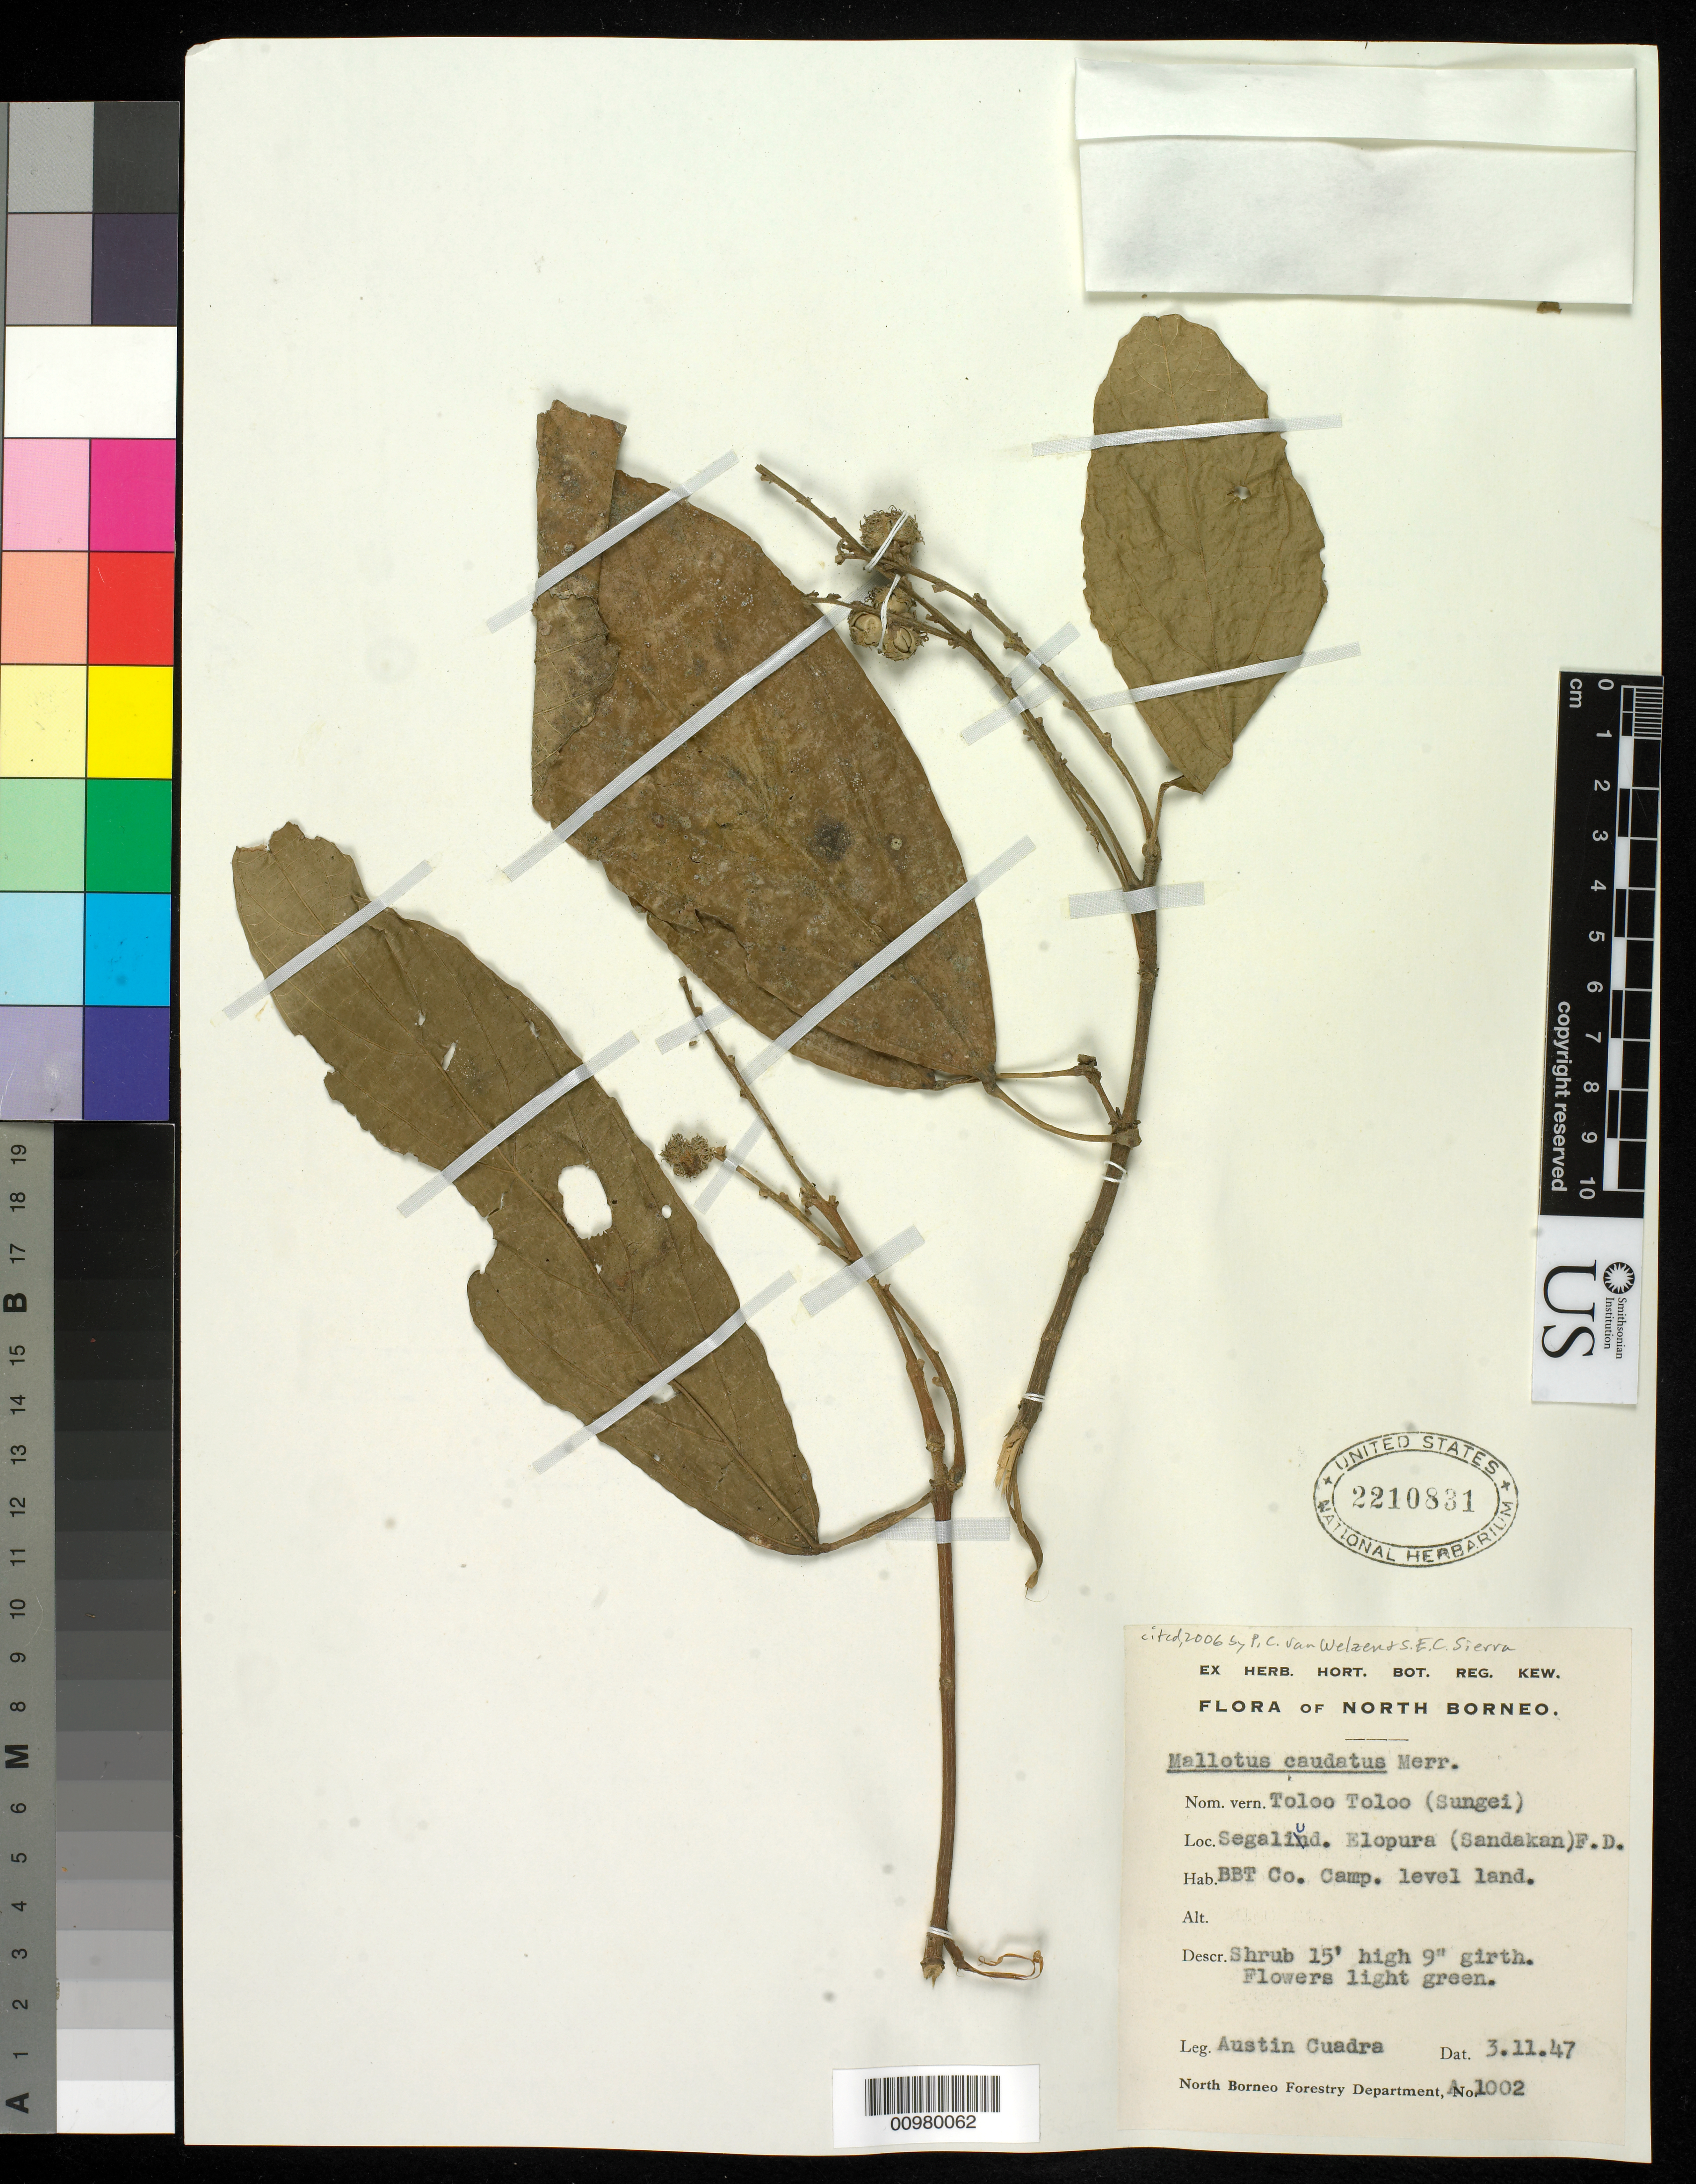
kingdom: Plantae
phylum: Tracheophyta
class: Magnoliopsida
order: Malpighiales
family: Euphorbiaceae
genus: Mallotus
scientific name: Mallotus caudatus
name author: Merr.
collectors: A. Cuadra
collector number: A 1002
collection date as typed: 11 Mar 1947 or 03 Nov 1947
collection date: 1947-03-11 or 1947-11-03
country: Malaysia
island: Borneo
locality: Segaliud. Elopura (Sandakan) F.D.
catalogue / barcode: US 2210831